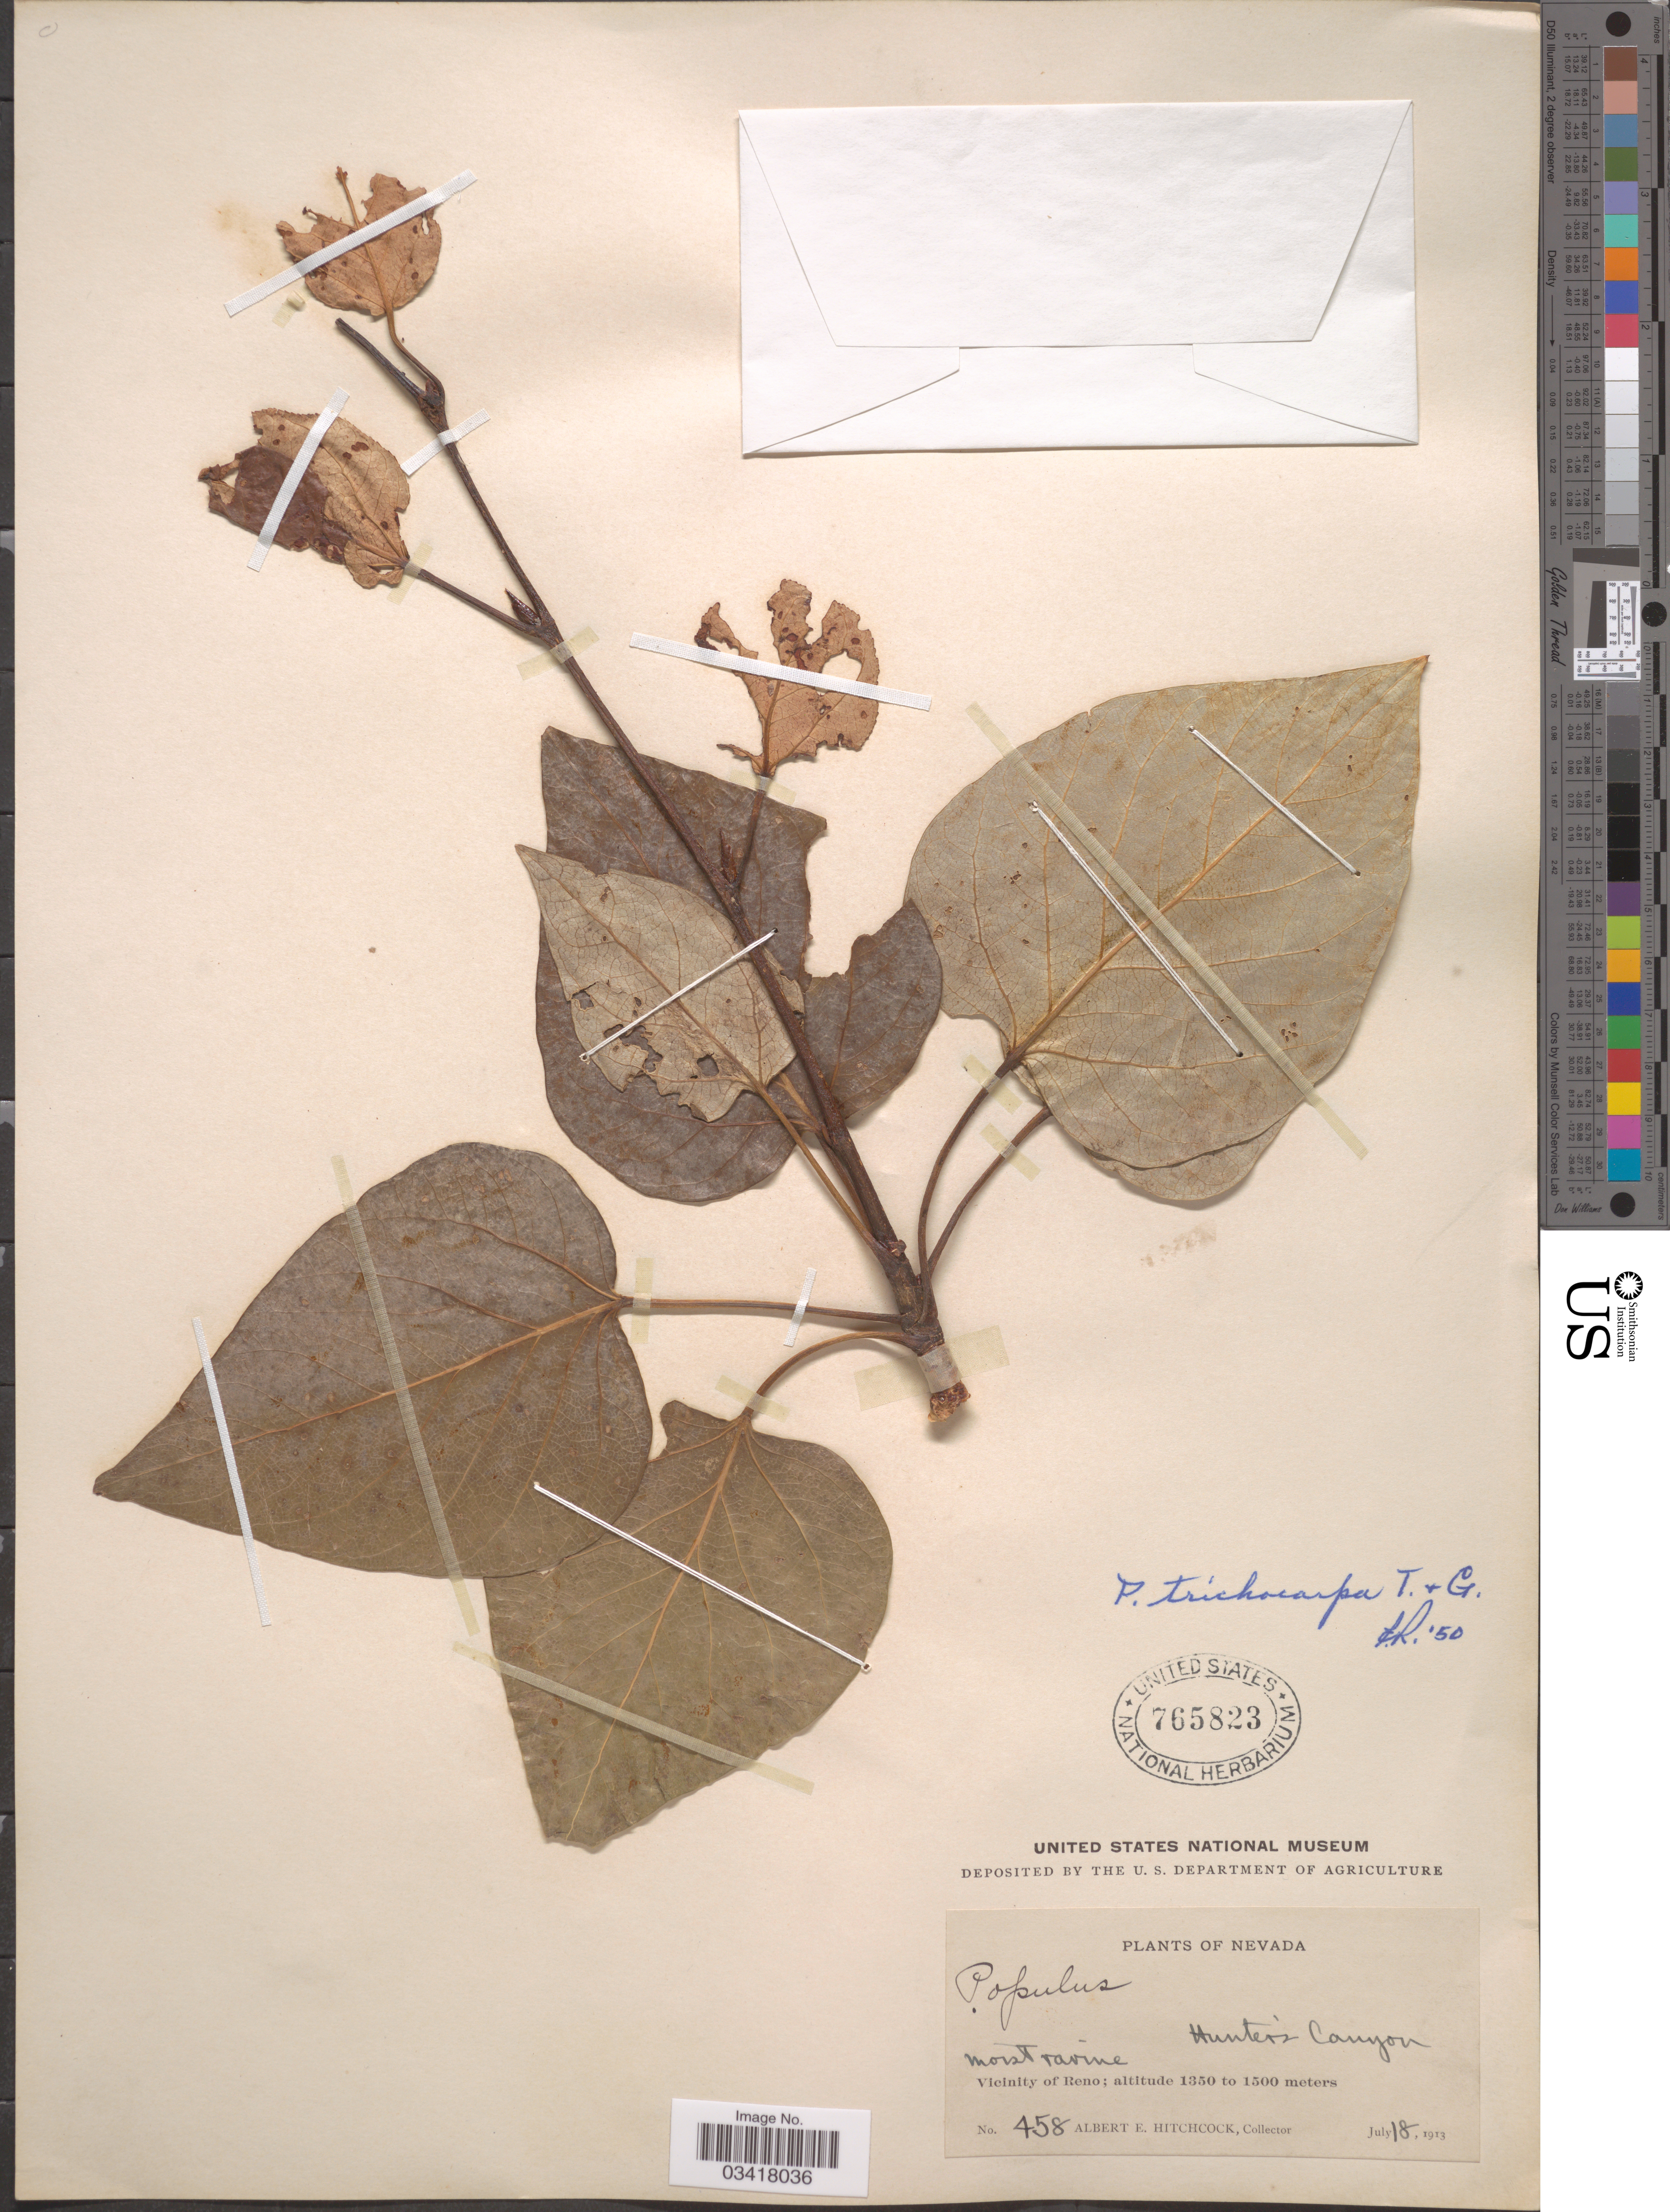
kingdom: Plantae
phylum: Tracheophyta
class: Magnoliopsida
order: Malpighiales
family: Salicaceae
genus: Populus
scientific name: Populus trichocarpa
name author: Torr. & A. Gray ex W. Hook.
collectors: A. Hitchcock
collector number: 458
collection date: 1913-07-18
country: United States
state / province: Nevada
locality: Hunter's Canyon. Vicinity of Reno.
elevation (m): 1350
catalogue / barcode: US 765823